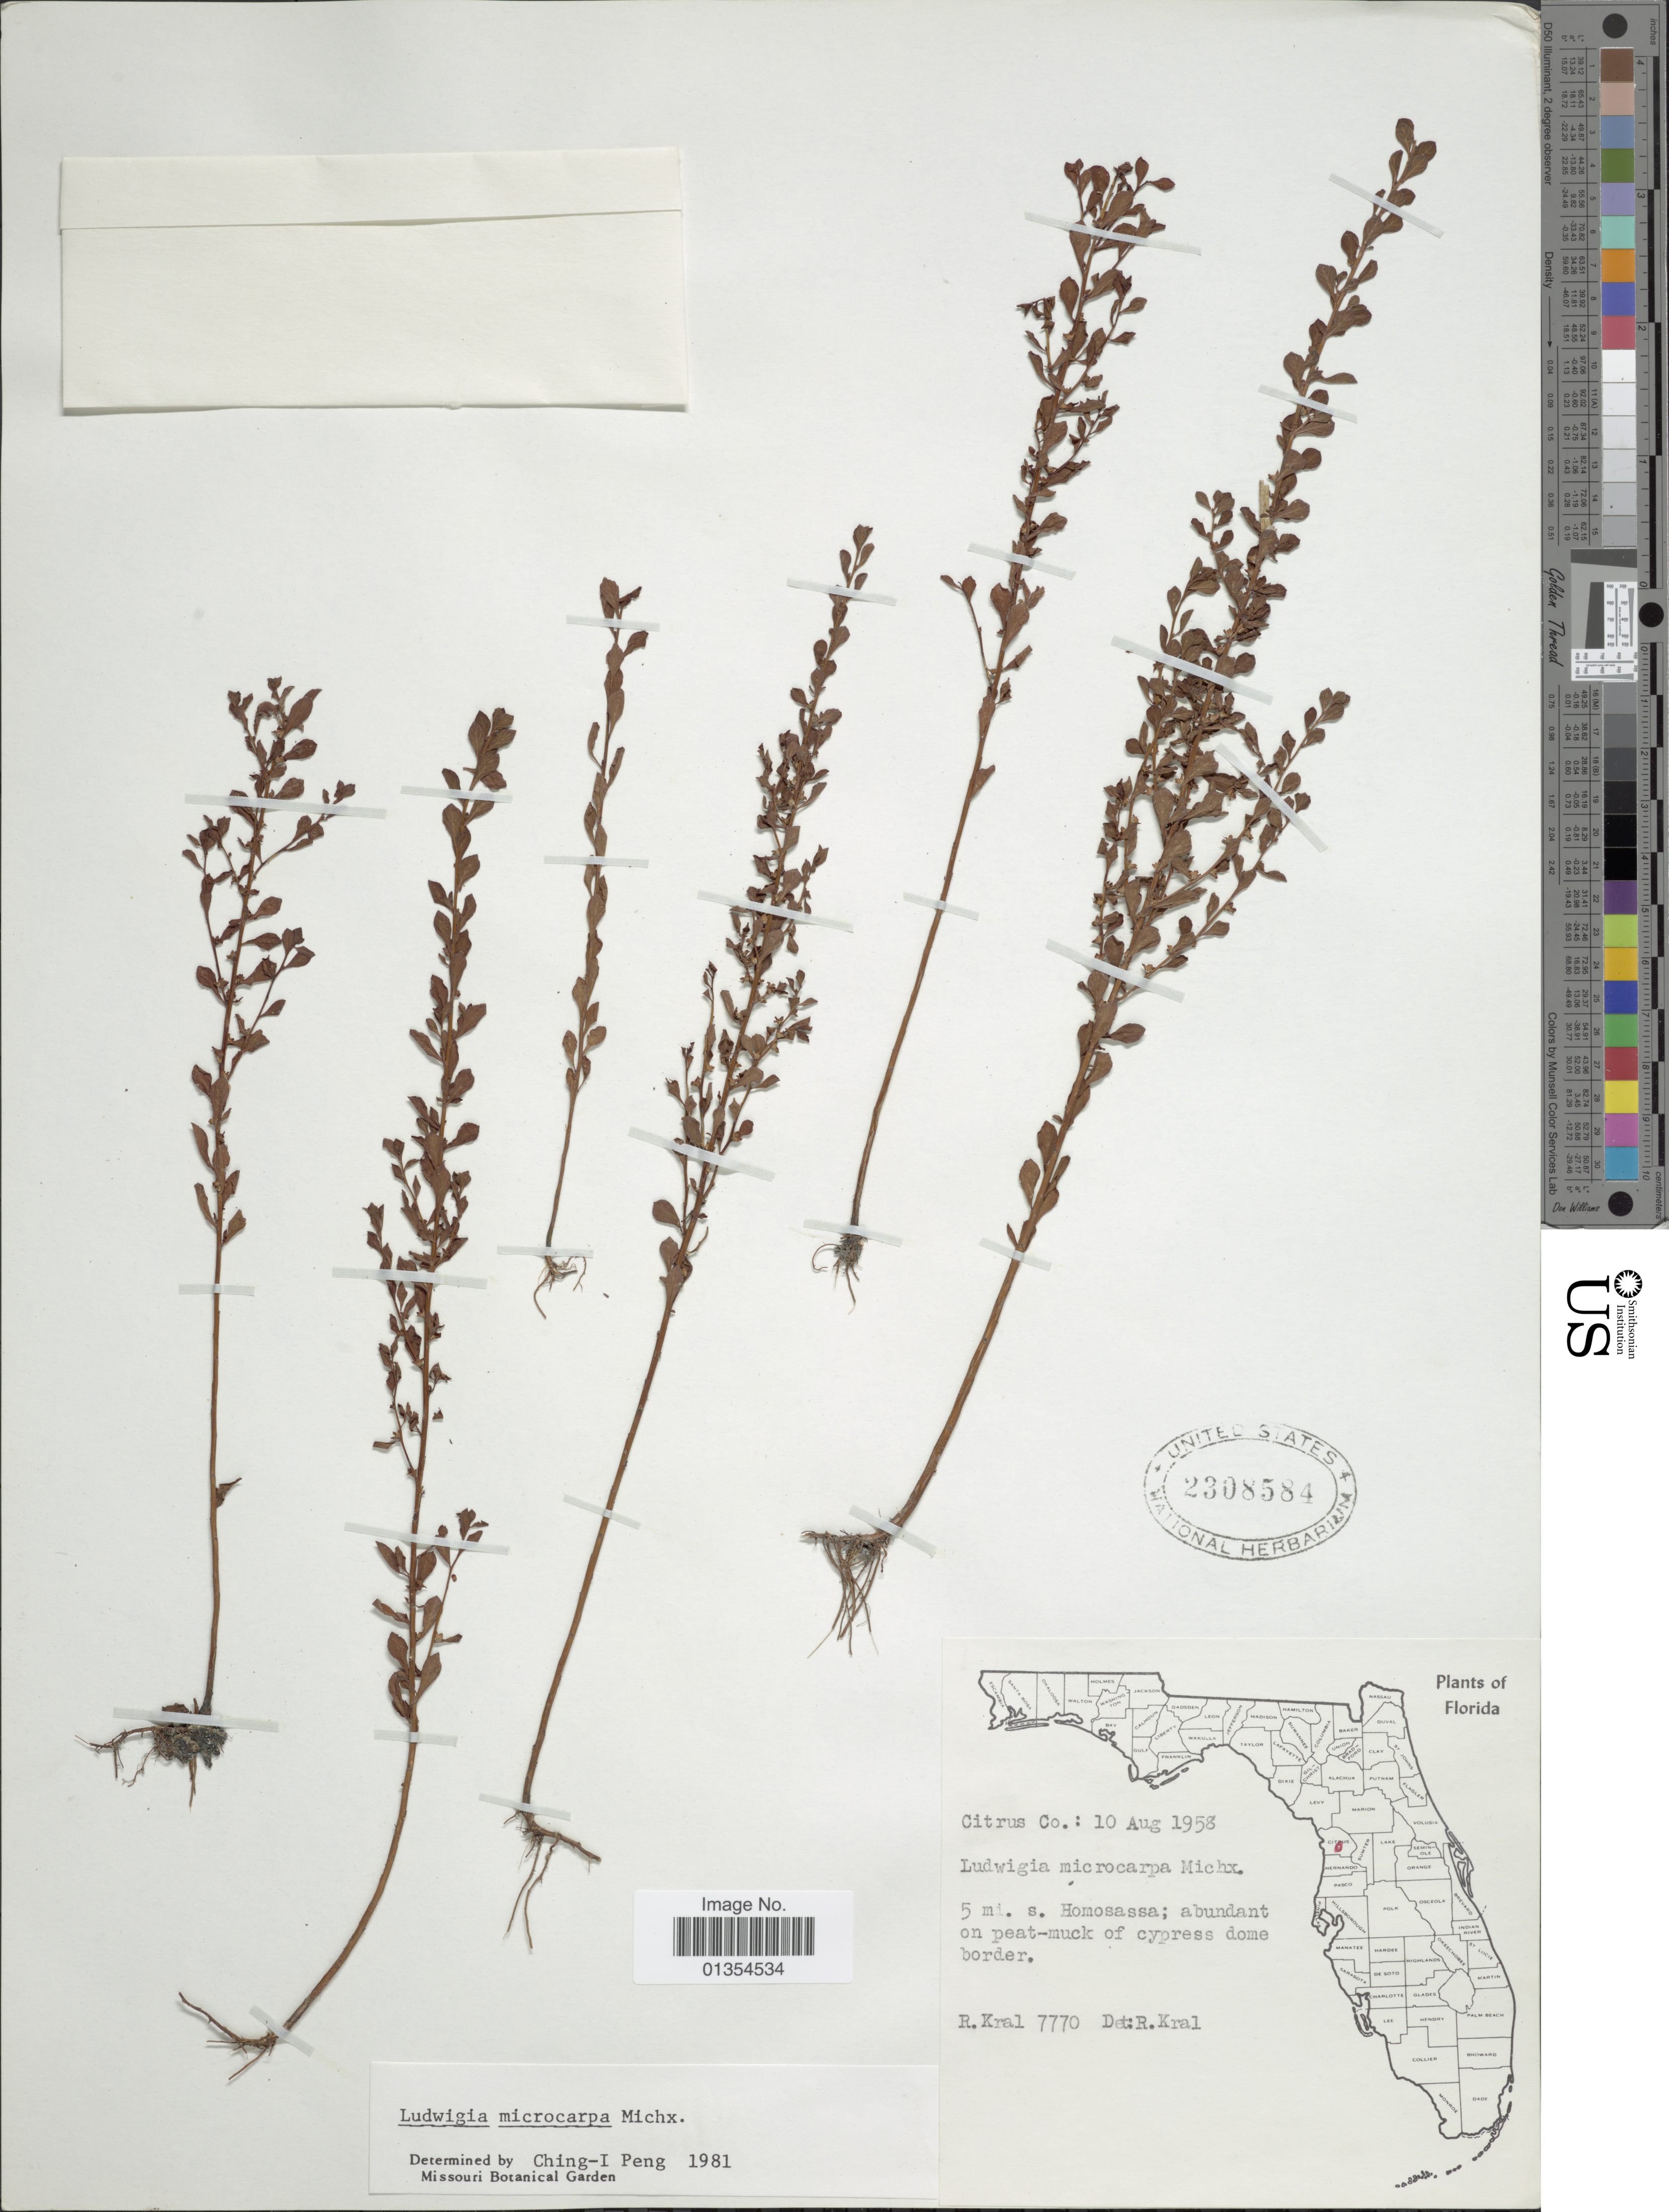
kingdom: Plantae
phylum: Tracheophyta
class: Magnoliopsida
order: Myrtales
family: Onagraceae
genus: Ludwigia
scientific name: Ludwigia microcarpa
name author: Michx.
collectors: R. Kral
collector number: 7770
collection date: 1958-08-10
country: United States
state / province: Florida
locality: Citrus Co, 5 mi s. Homosassa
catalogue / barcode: US 2308584